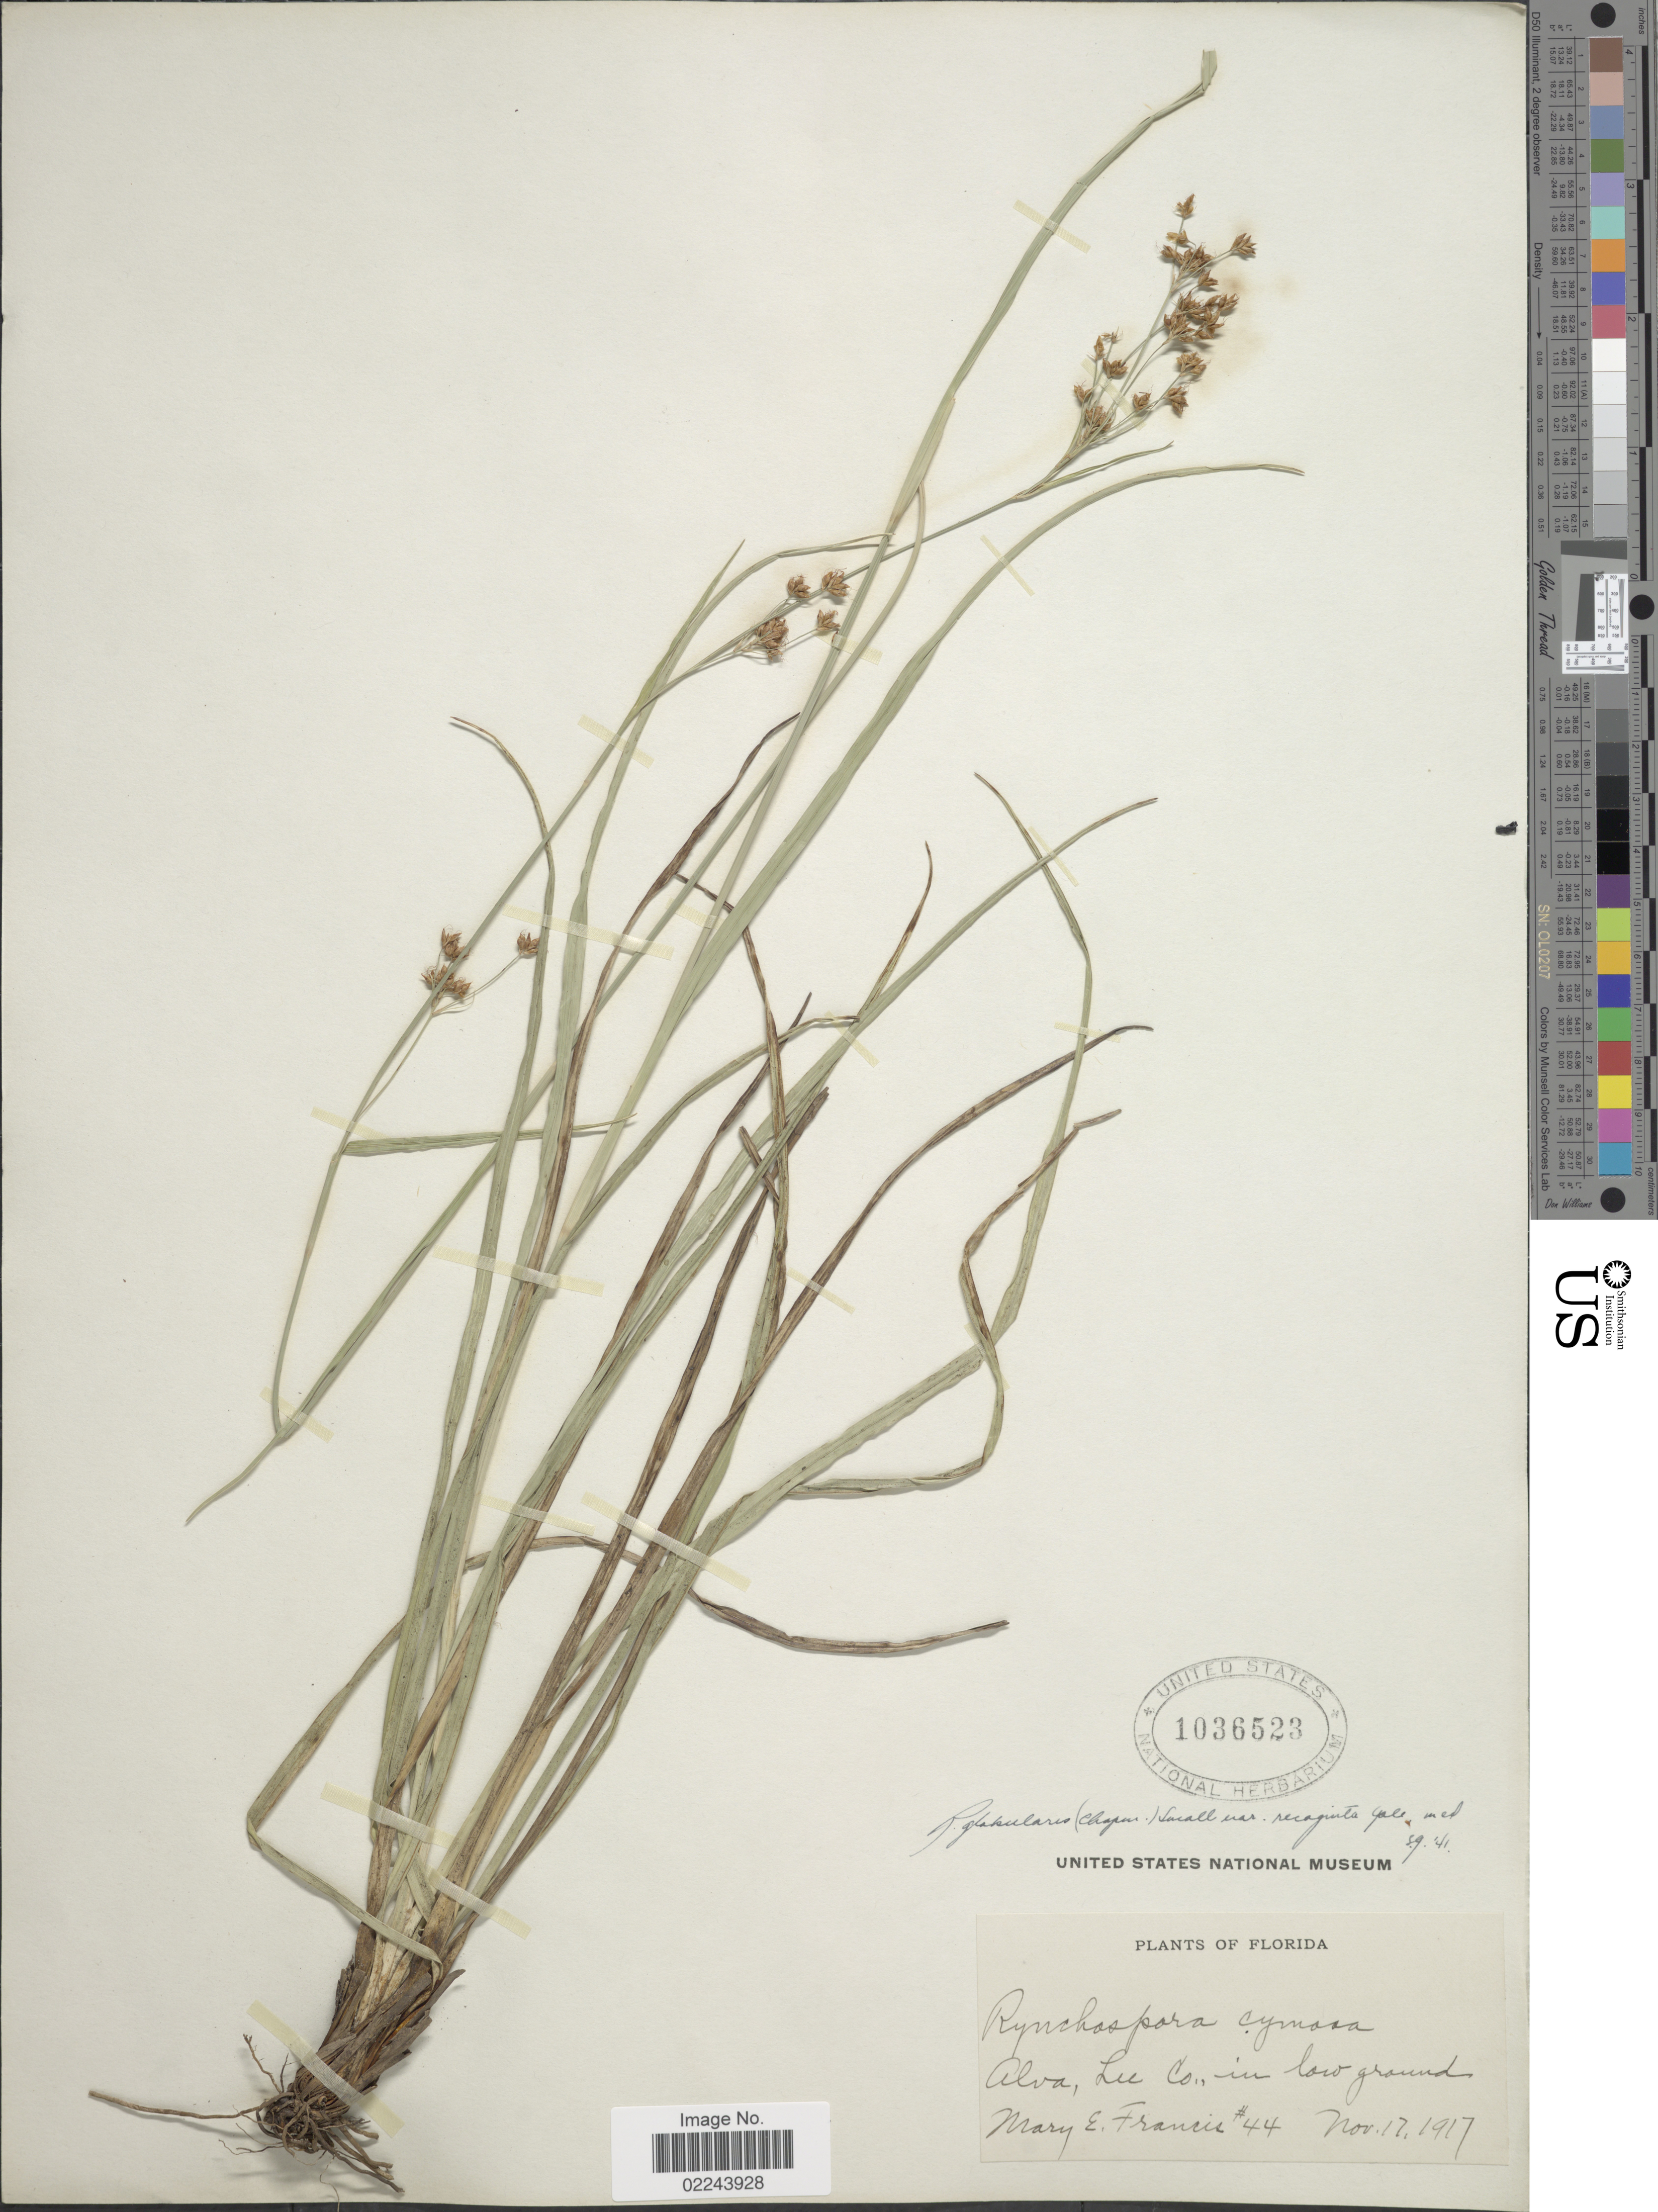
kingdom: Plantae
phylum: Tracheophyta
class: Liliopsida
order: Poales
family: Cyperaceae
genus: Rhynchospora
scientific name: Rhynchospora recognita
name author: (Gale) Kral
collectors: M. E. Francis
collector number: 44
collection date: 1917-11-17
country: United States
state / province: Florida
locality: Alva, Lee Co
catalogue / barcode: US 1036523